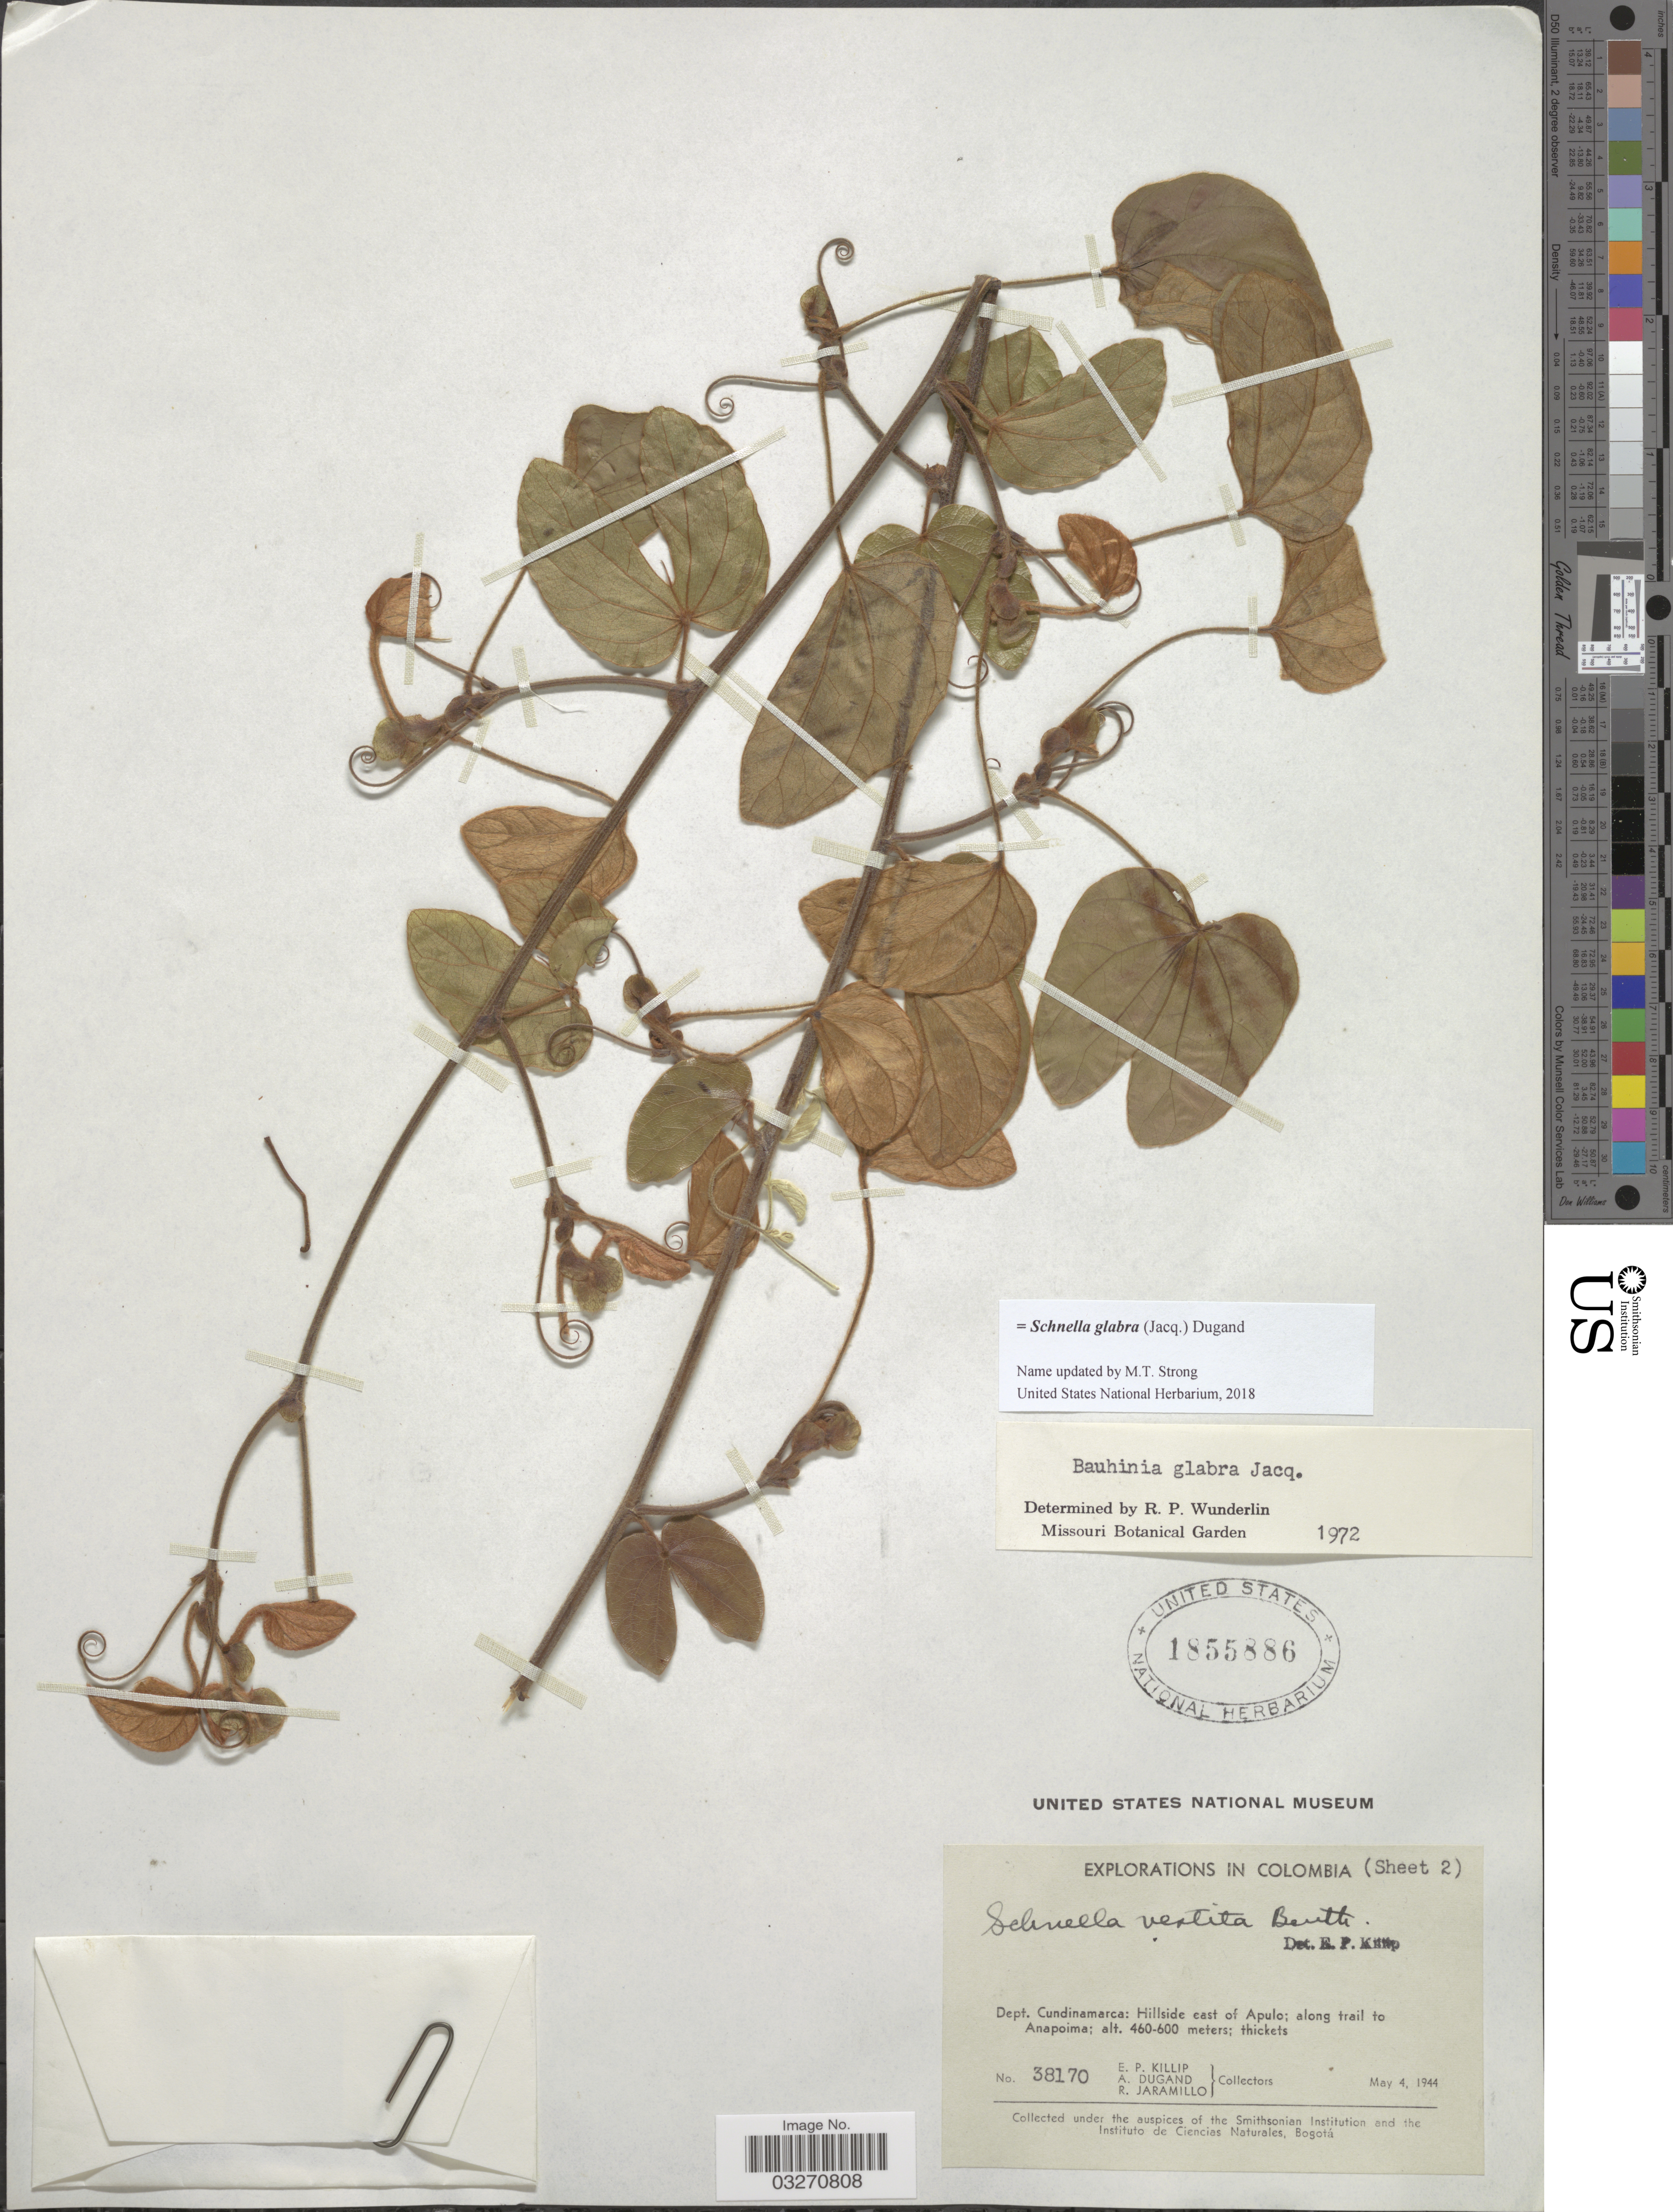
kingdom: Plantae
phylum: Tracheophyta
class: Magnoliopsida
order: Fabales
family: Fabaceae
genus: Schnella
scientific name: Schnella glabra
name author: (Jacq.) Dugand G.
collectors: E. P. Killip, A. Dugand & R. Jaramillo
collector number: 38170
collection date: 1944-05-04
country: Colombia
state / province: Cundinamarca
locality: Dept. Cundinamarca: Hillside east of Apulo; along trail to Anapoima.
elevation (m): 460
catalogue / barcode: US 1855886